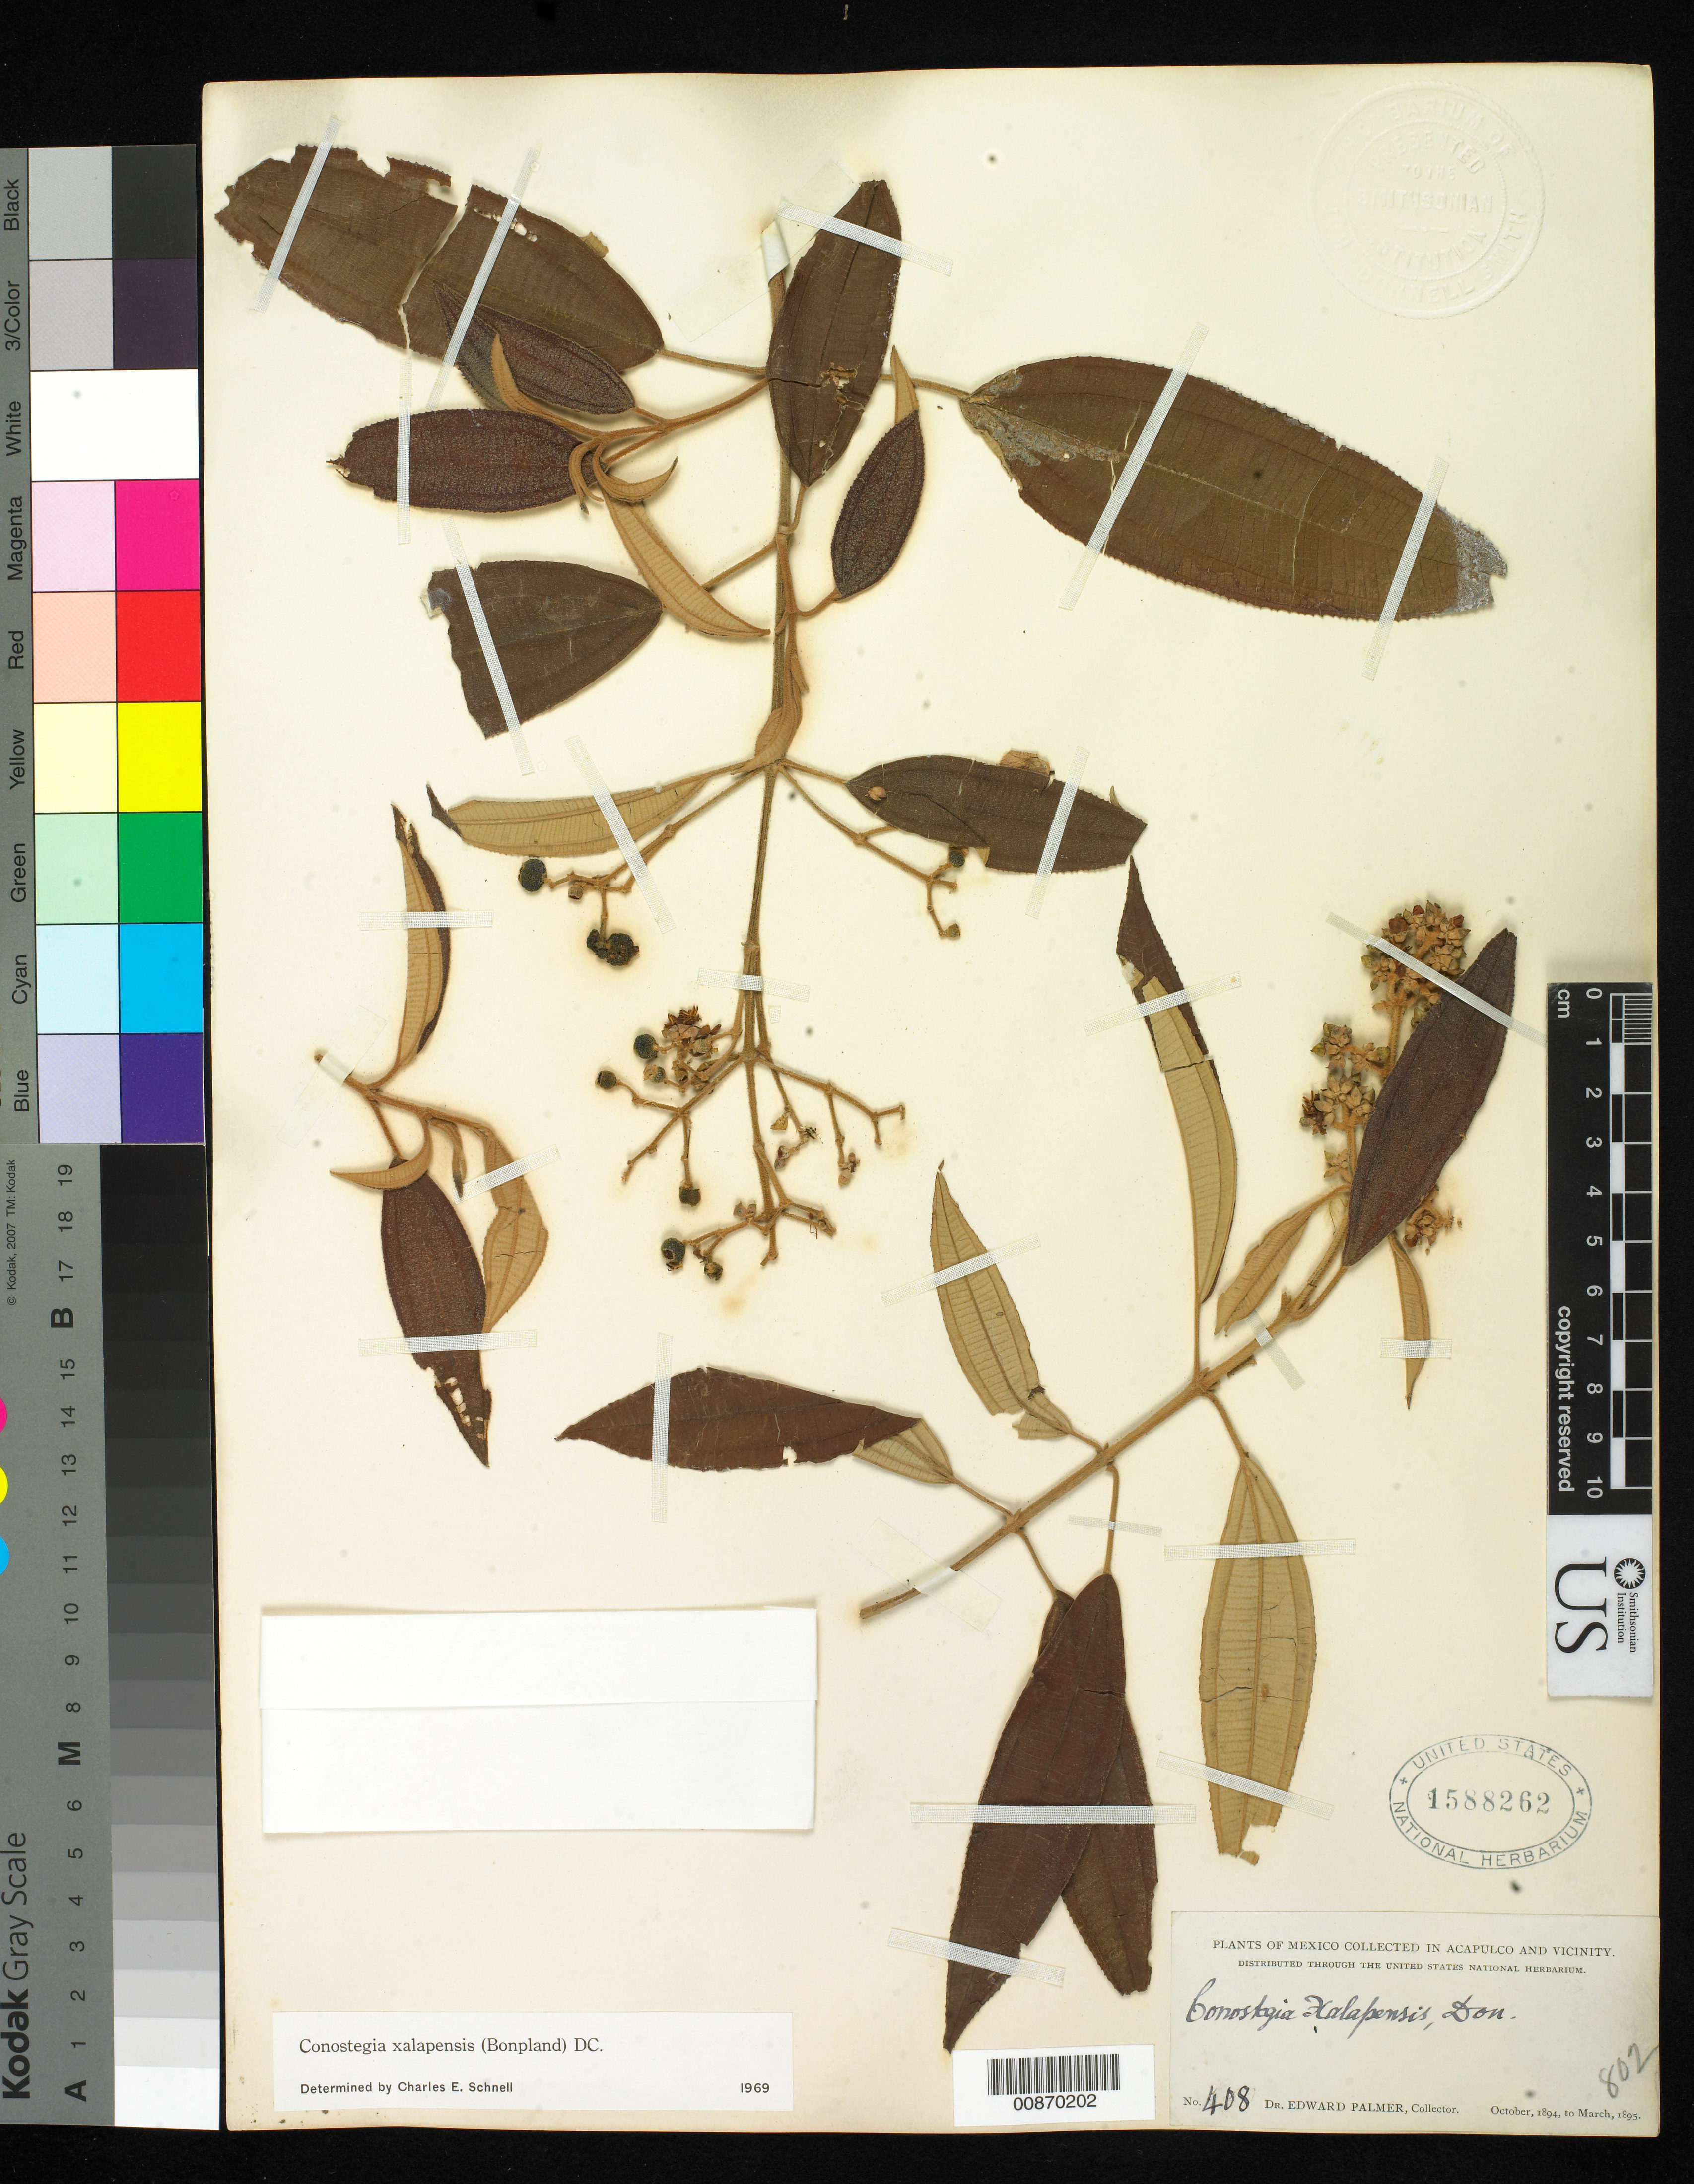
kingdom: Plantae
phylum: Tracheophyta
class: Magnoliopsida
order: Myrtales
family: Melastomataceae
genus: Conostegia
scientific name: Conostegia quadrangularis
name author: Schltdl. ex Steud.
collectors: E. Palmer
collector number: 408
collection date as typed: Oct 1894 to -- Mar 1895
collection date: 1894-10/1895-03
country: Mexico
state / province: Guerrero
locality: Acapulco, Guerrero and vicinity.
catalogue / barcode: US 1588262